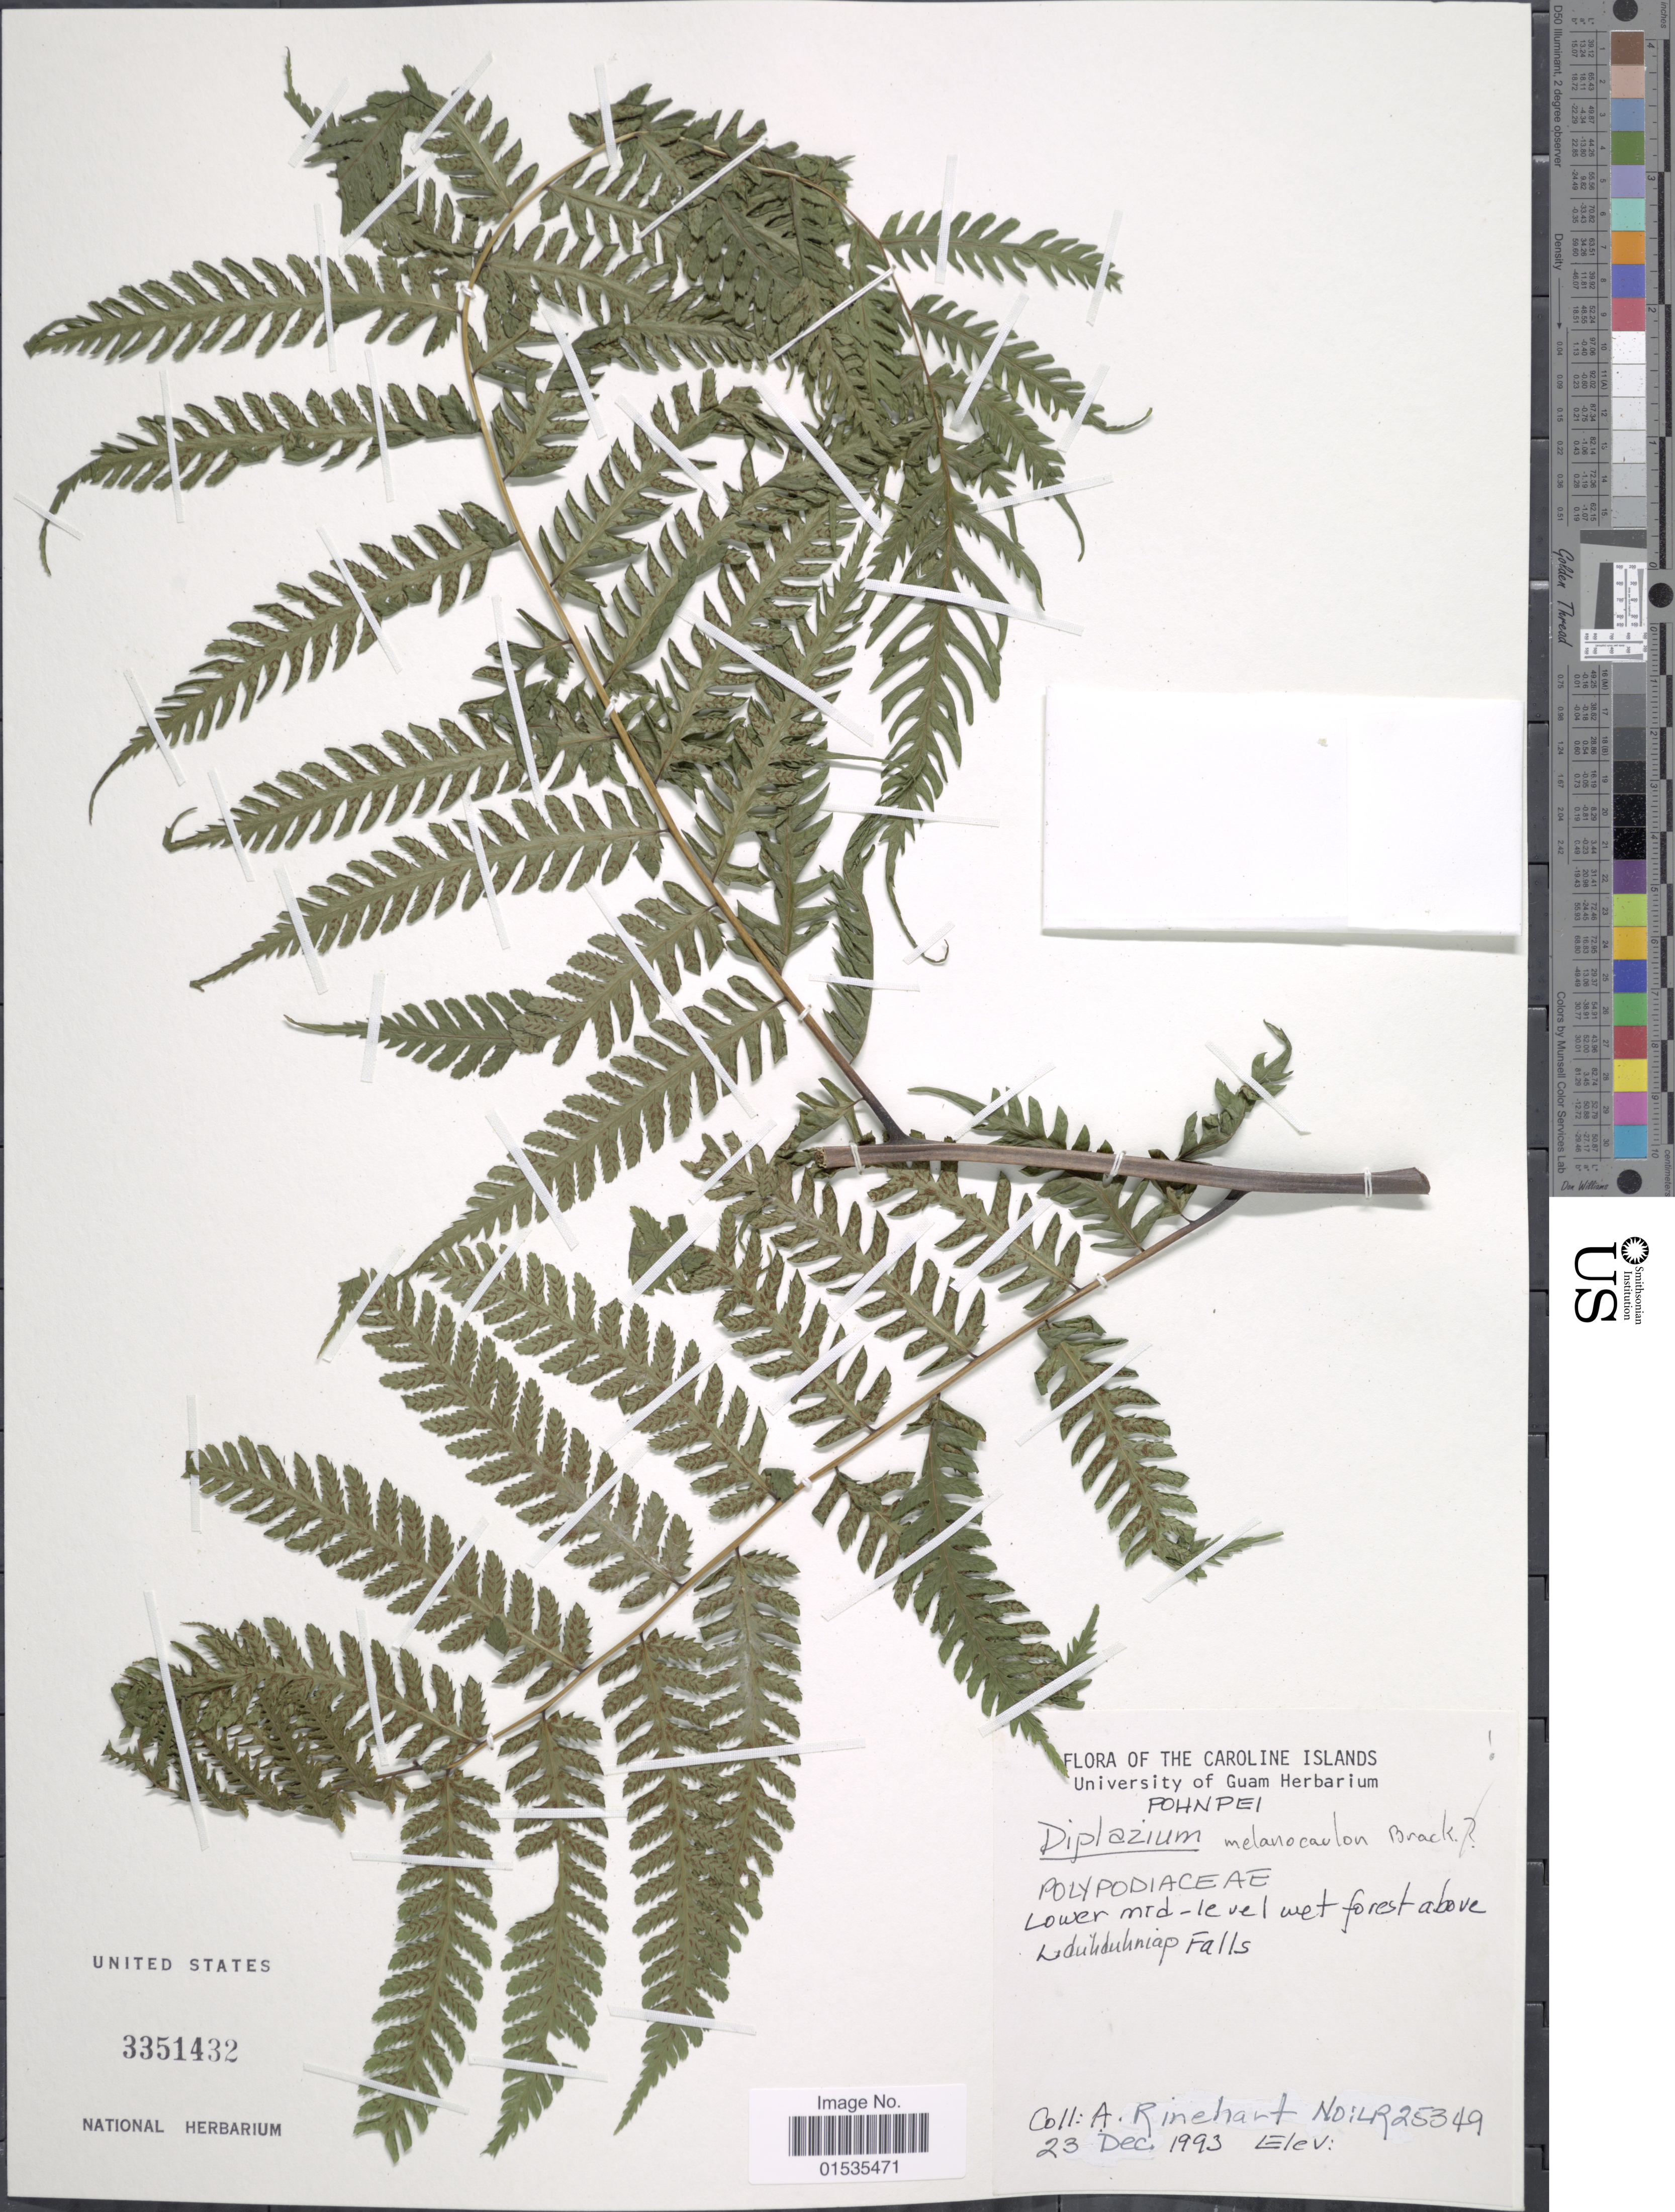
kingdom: Plantae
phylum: Tracheophyta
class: Polypodiopsida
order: Polypodiales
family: Athyriaceae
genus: Diplazium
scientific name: Diplazium melanocaulon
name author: Brack. in Wilkes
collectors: A. Rinehart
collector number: LR25349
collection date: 1993-12-23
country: Micronesia, Federated States of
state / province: Pohnpei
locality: The Caroline Islands, lower mid-level wet forest above Liduhduhniap Falls [interpreted]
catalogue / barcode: US 3351432